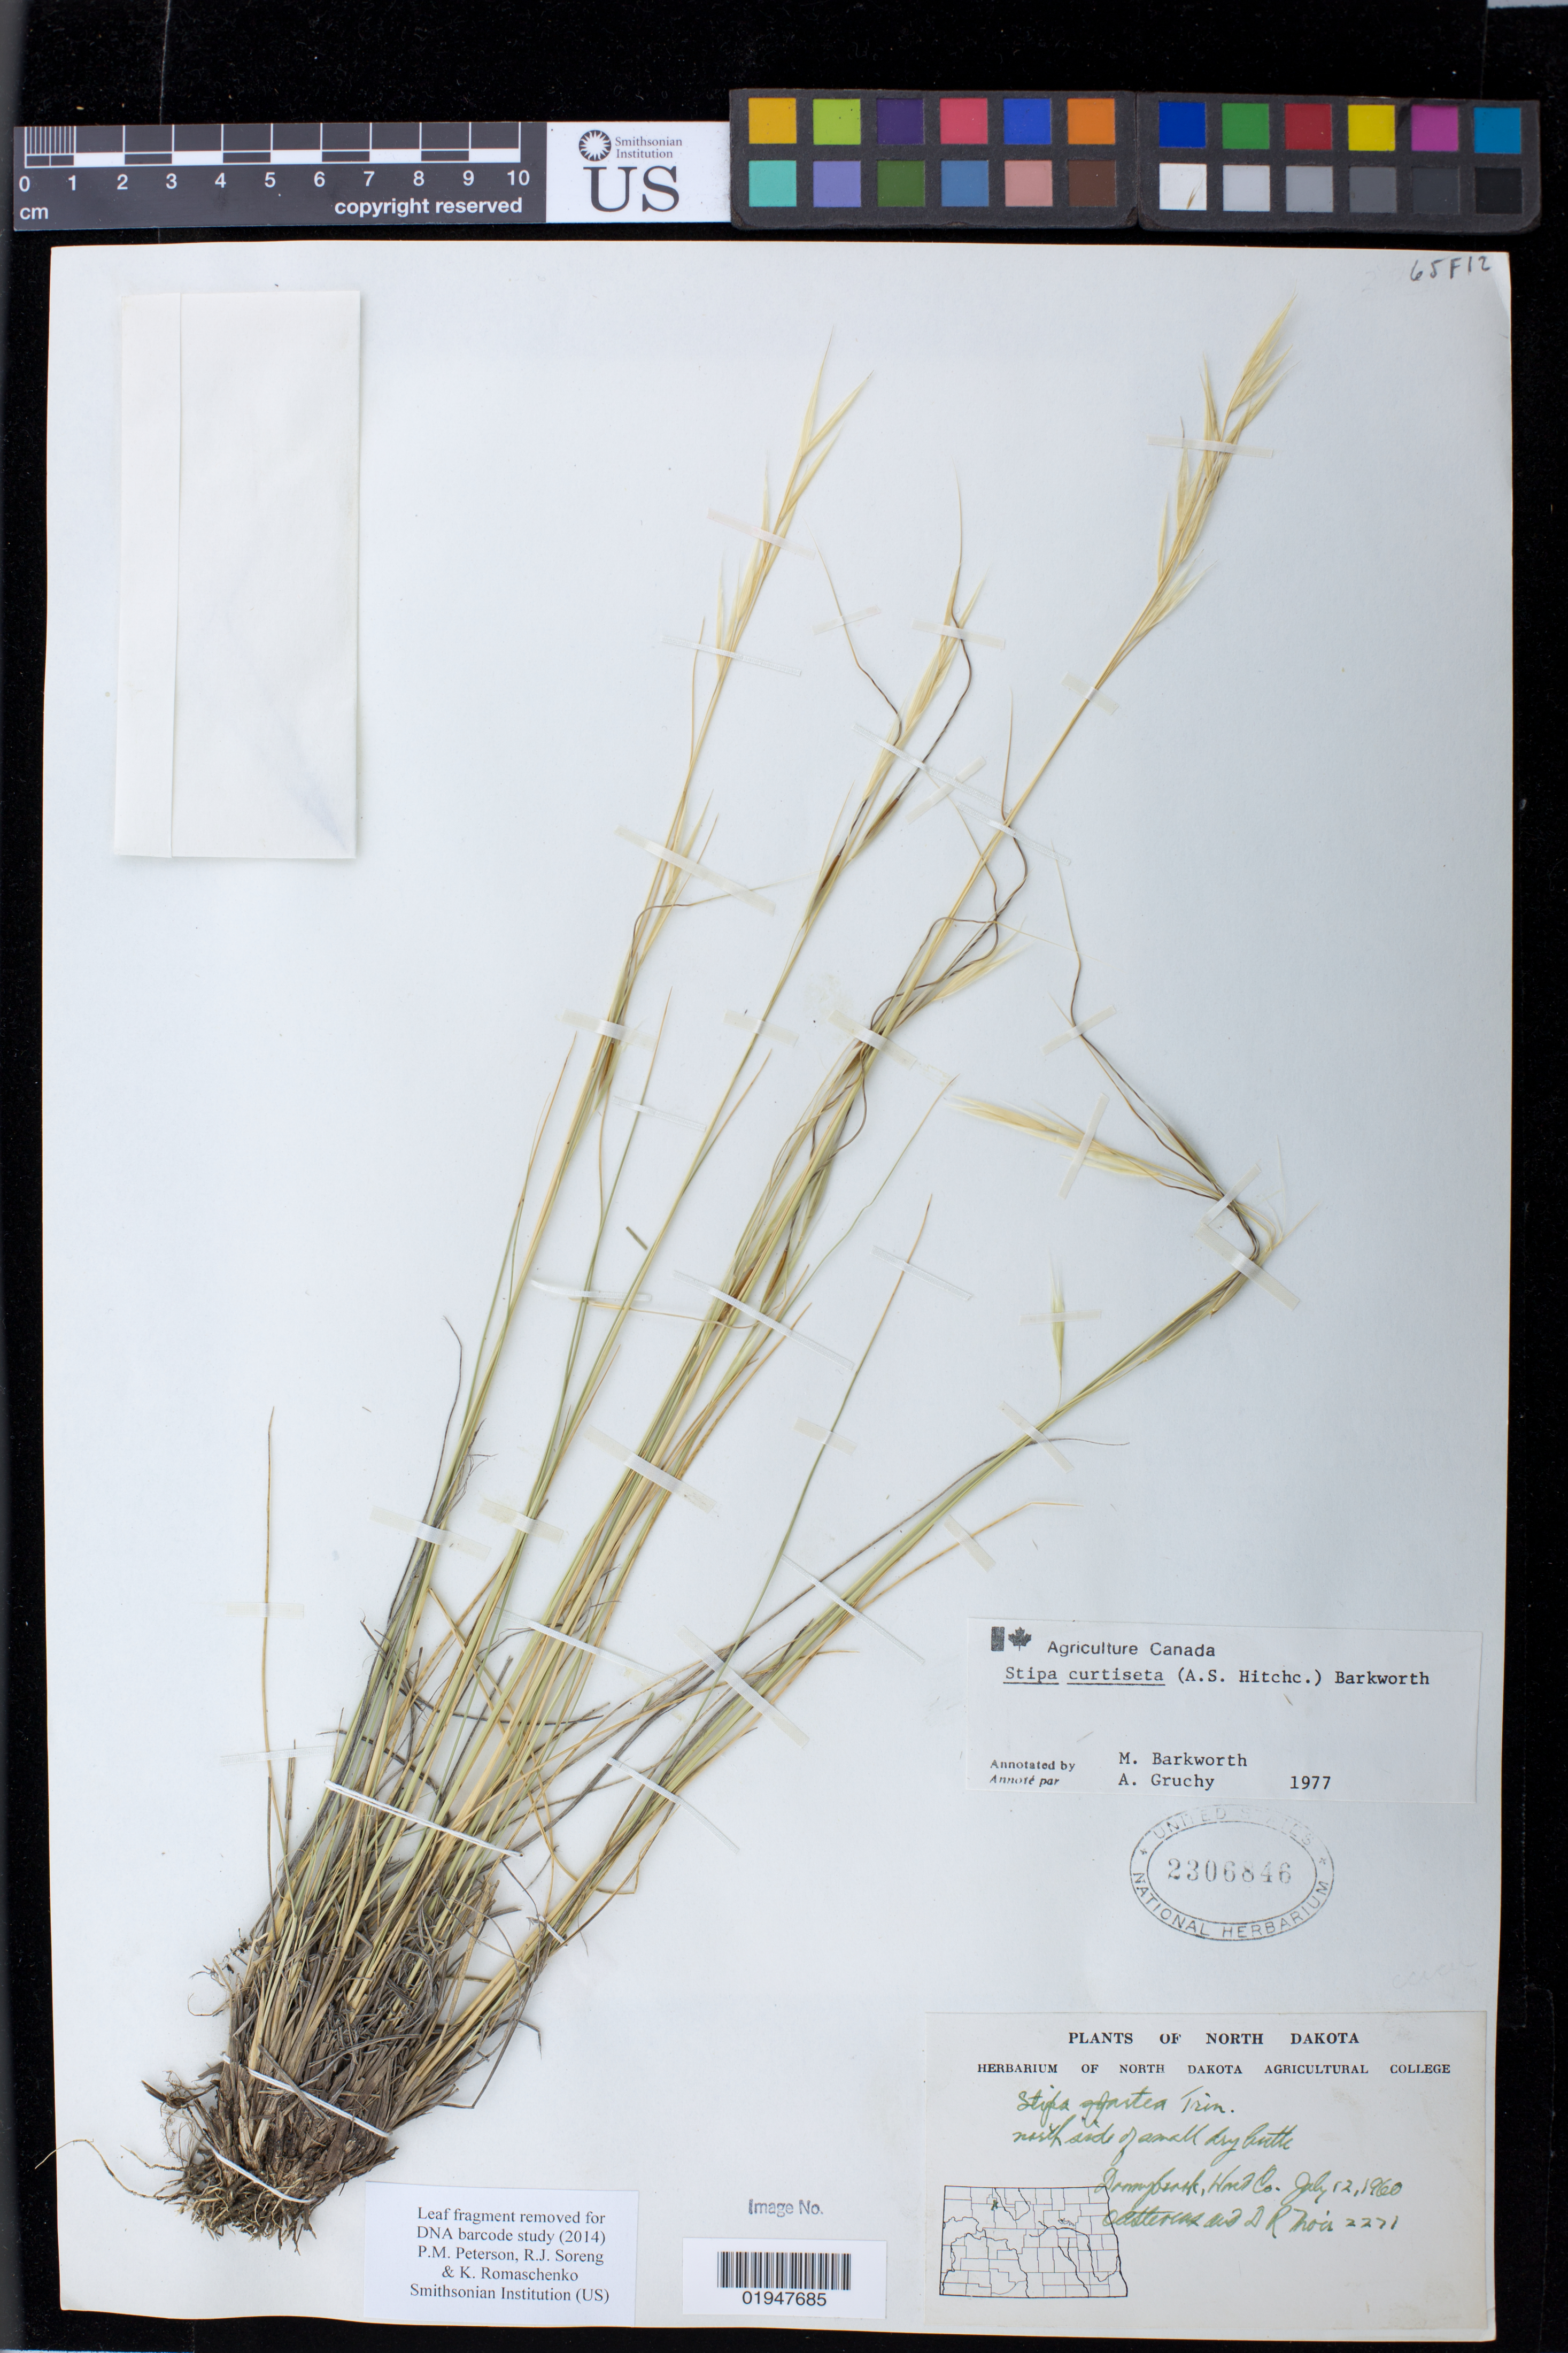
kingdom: Plantae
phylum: Tracheophyta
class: Liliopsida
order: Poales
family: Poaceae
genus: Stipa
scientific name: Stipa curtiseta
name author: (Hitchc.) Barkworth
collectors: D. Moir & O. A. Stevens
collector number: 2271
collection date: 1960-07-12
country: United States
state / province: North Dakota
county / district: Ward County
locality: Donnybrook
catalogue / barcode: US 2306846